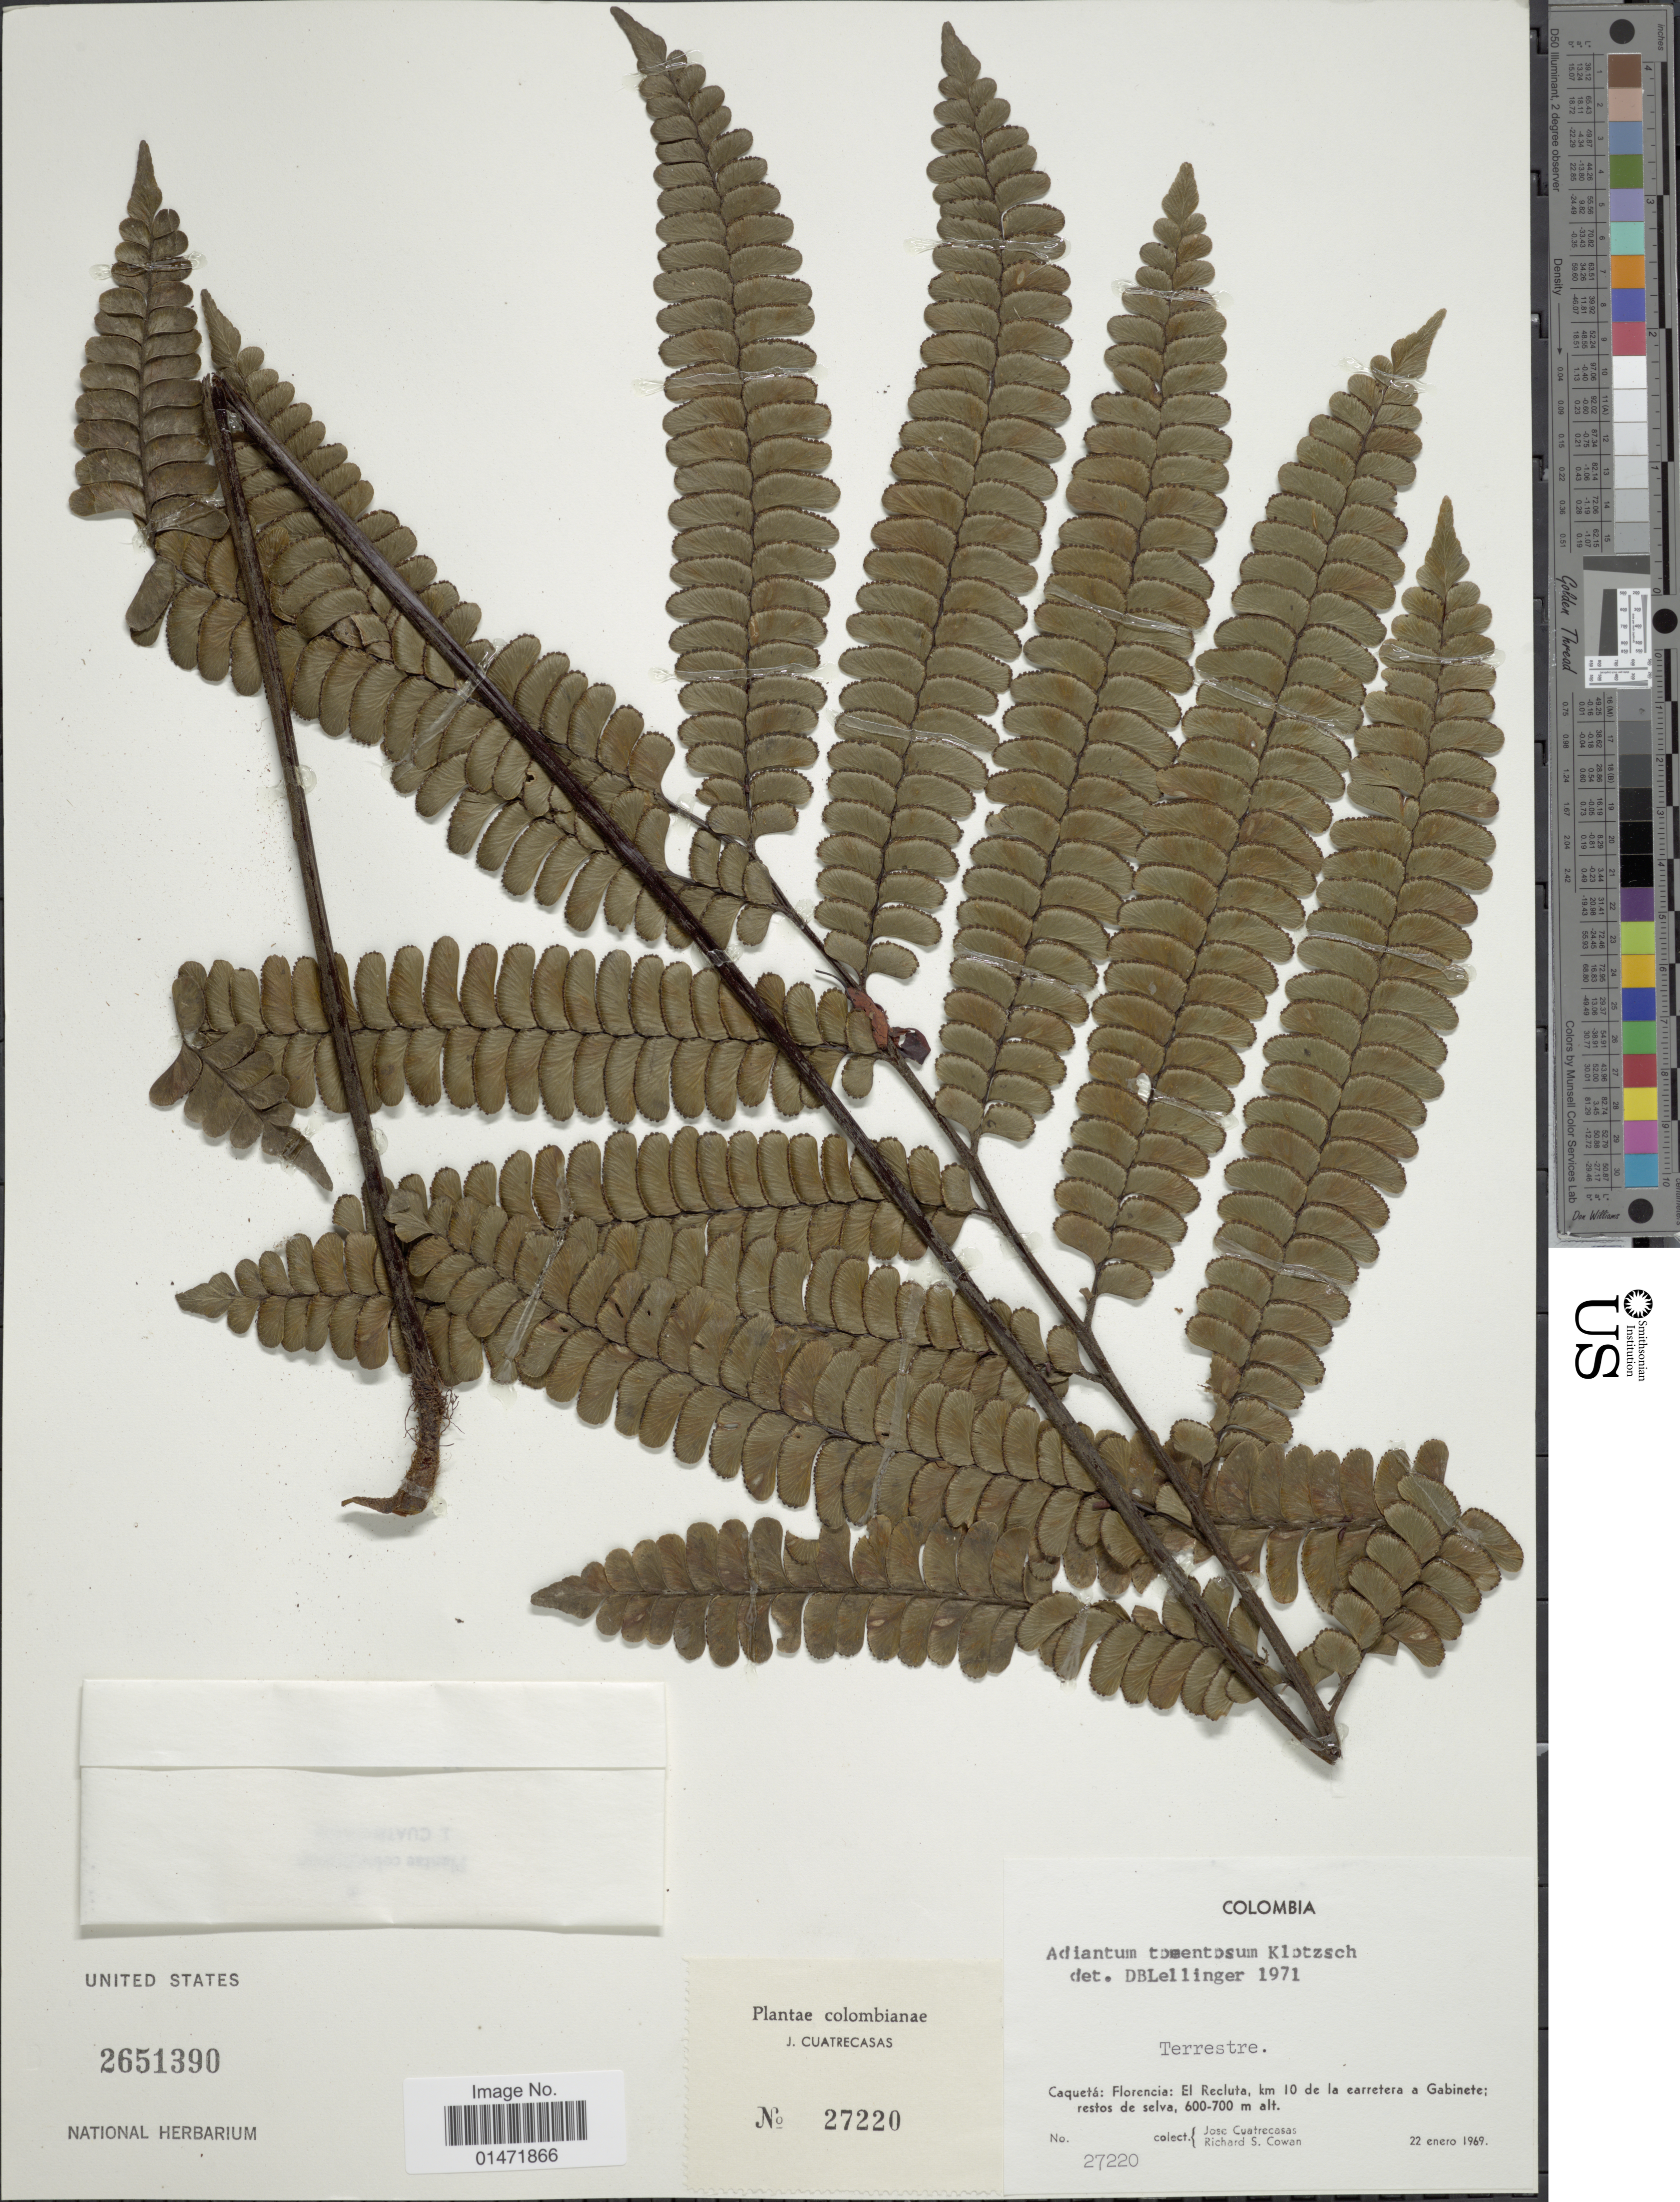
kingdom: Plantae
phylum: Tracheophyta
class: Polypodiopsida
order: Polypodiales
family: Pteridaceae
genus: Adiantum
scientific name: Adiantum tomentosum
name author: Klotzsch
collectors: J. Cuatrecasas & R. S. Cowan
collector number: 27220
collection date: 1969-01-22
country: Colombia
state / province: Caquetá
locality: Florencia: El Recluta, km 10 de la carretera a Gabinete; restos de selva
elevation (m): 600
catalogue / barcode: US 2651390